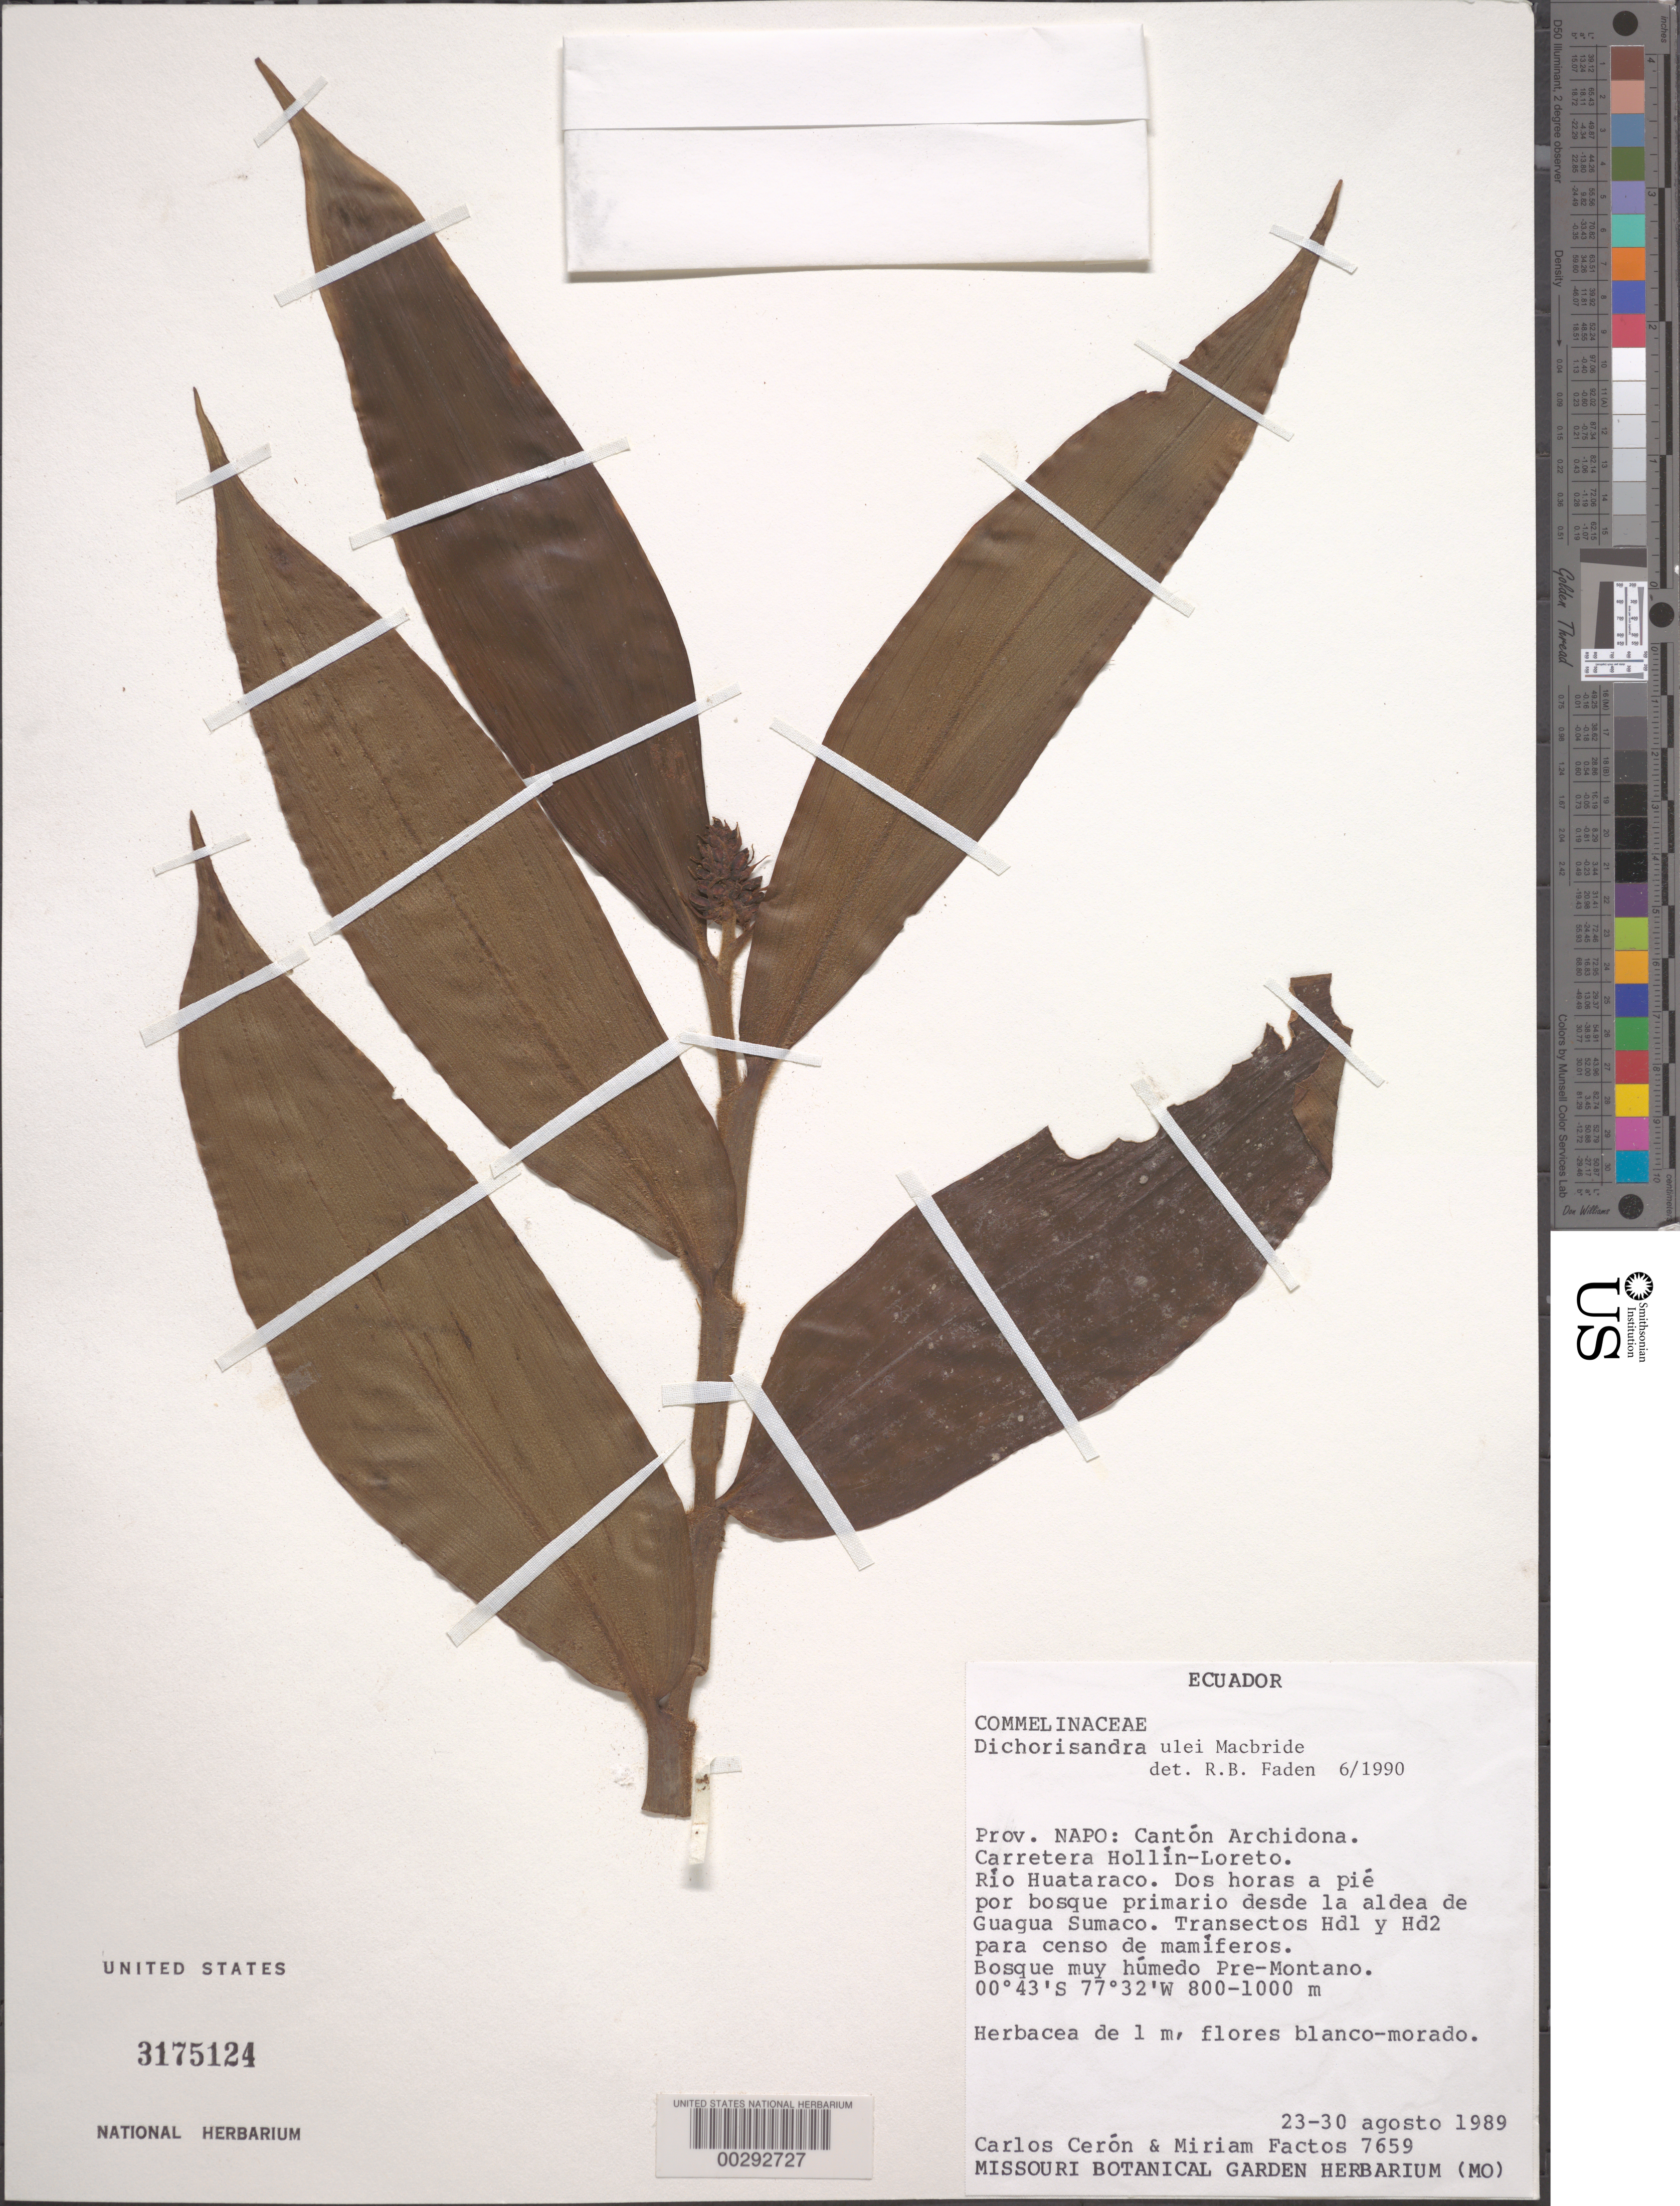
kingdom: Plantae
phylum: Tracheophyta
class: Liliopsida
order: Commelinales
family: Commelinaceae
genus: Dichorisandra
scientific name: Dichorisandra ulei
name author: J.F. Macbr.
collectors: M. Factos & C. E. Cerón M.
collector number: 7659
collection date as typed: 29 Aug 1989 and 30 Aug 1989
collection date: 1989-08-29,1989-08-30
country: Ecuador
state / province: Napo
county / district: Archidona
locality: Canton archidona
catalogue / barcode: US 3175124